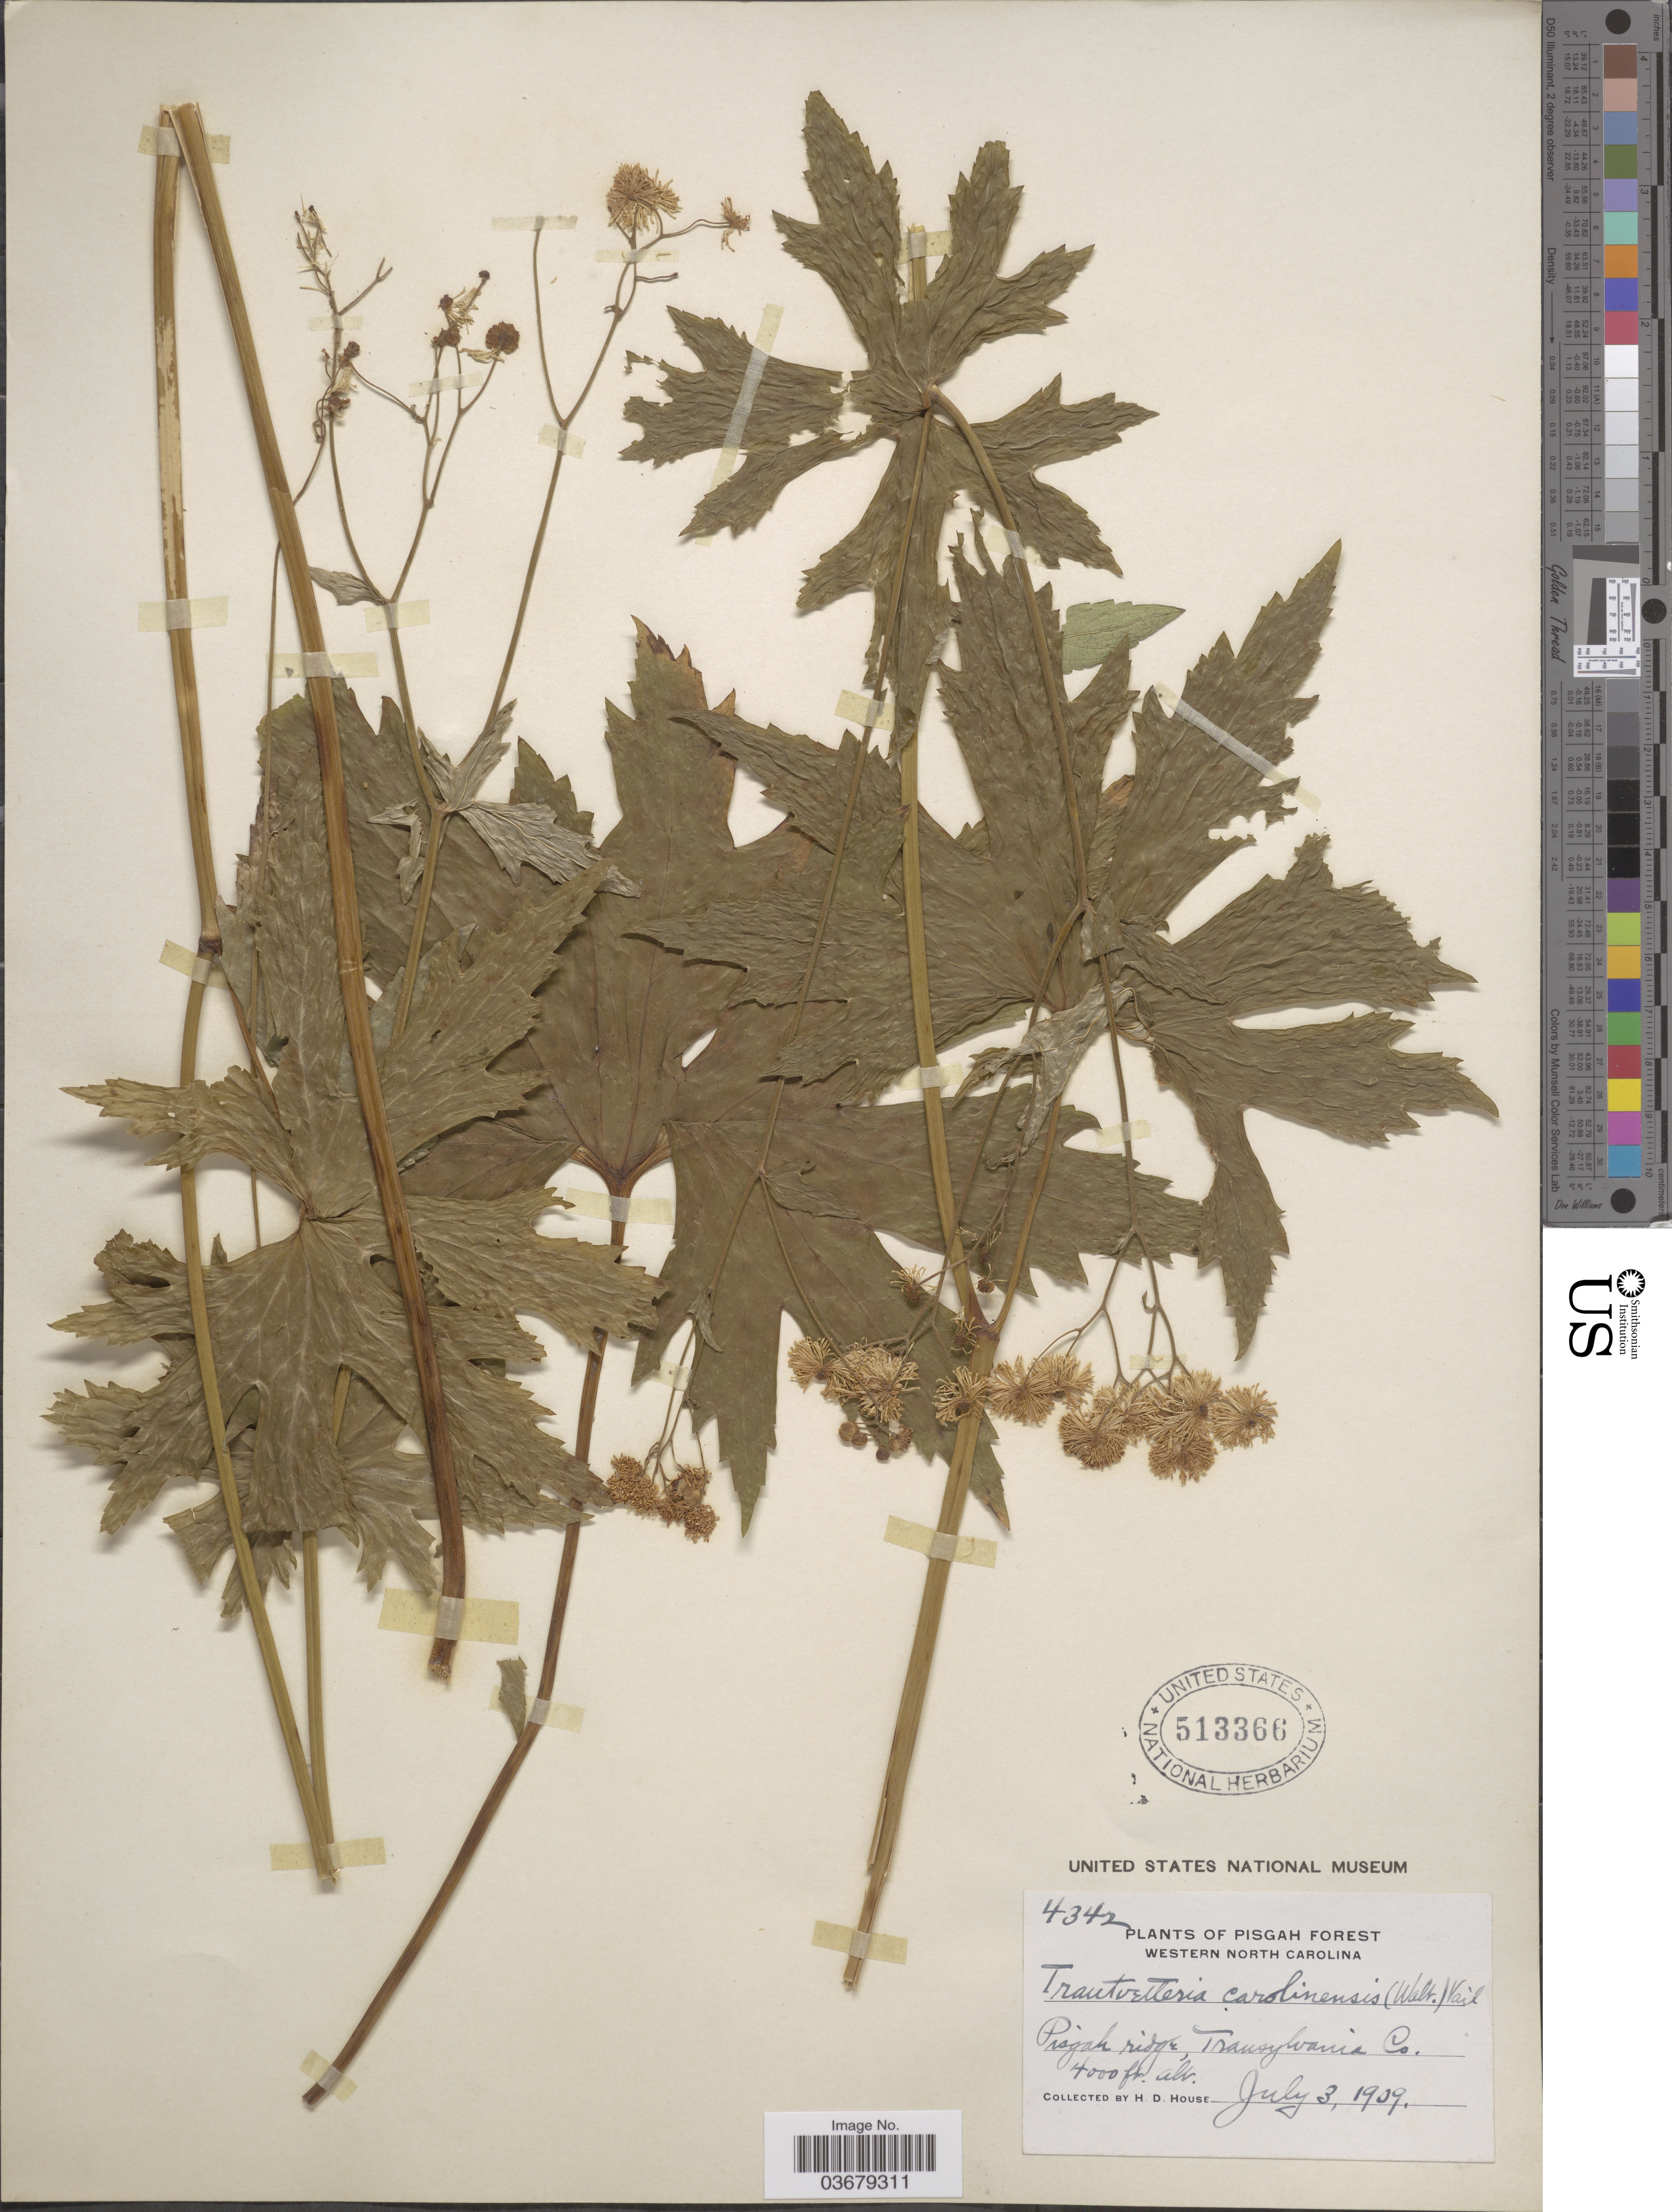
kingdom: Plantae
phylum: Tracheophyta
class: Magnoliopsida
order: Ranunculales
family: Ranunculaceae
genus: Trautvetteria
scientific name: Trautvetteria caroliniensis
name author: (Walter) Vail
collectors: H. D. House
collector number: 4342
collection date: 1909-07-03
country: United States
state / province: North Carolina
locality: Pisgah Forest. Western North Carolina. Pisgah ridge, Transylvania Co.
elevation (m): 1219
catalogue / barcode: US 513366